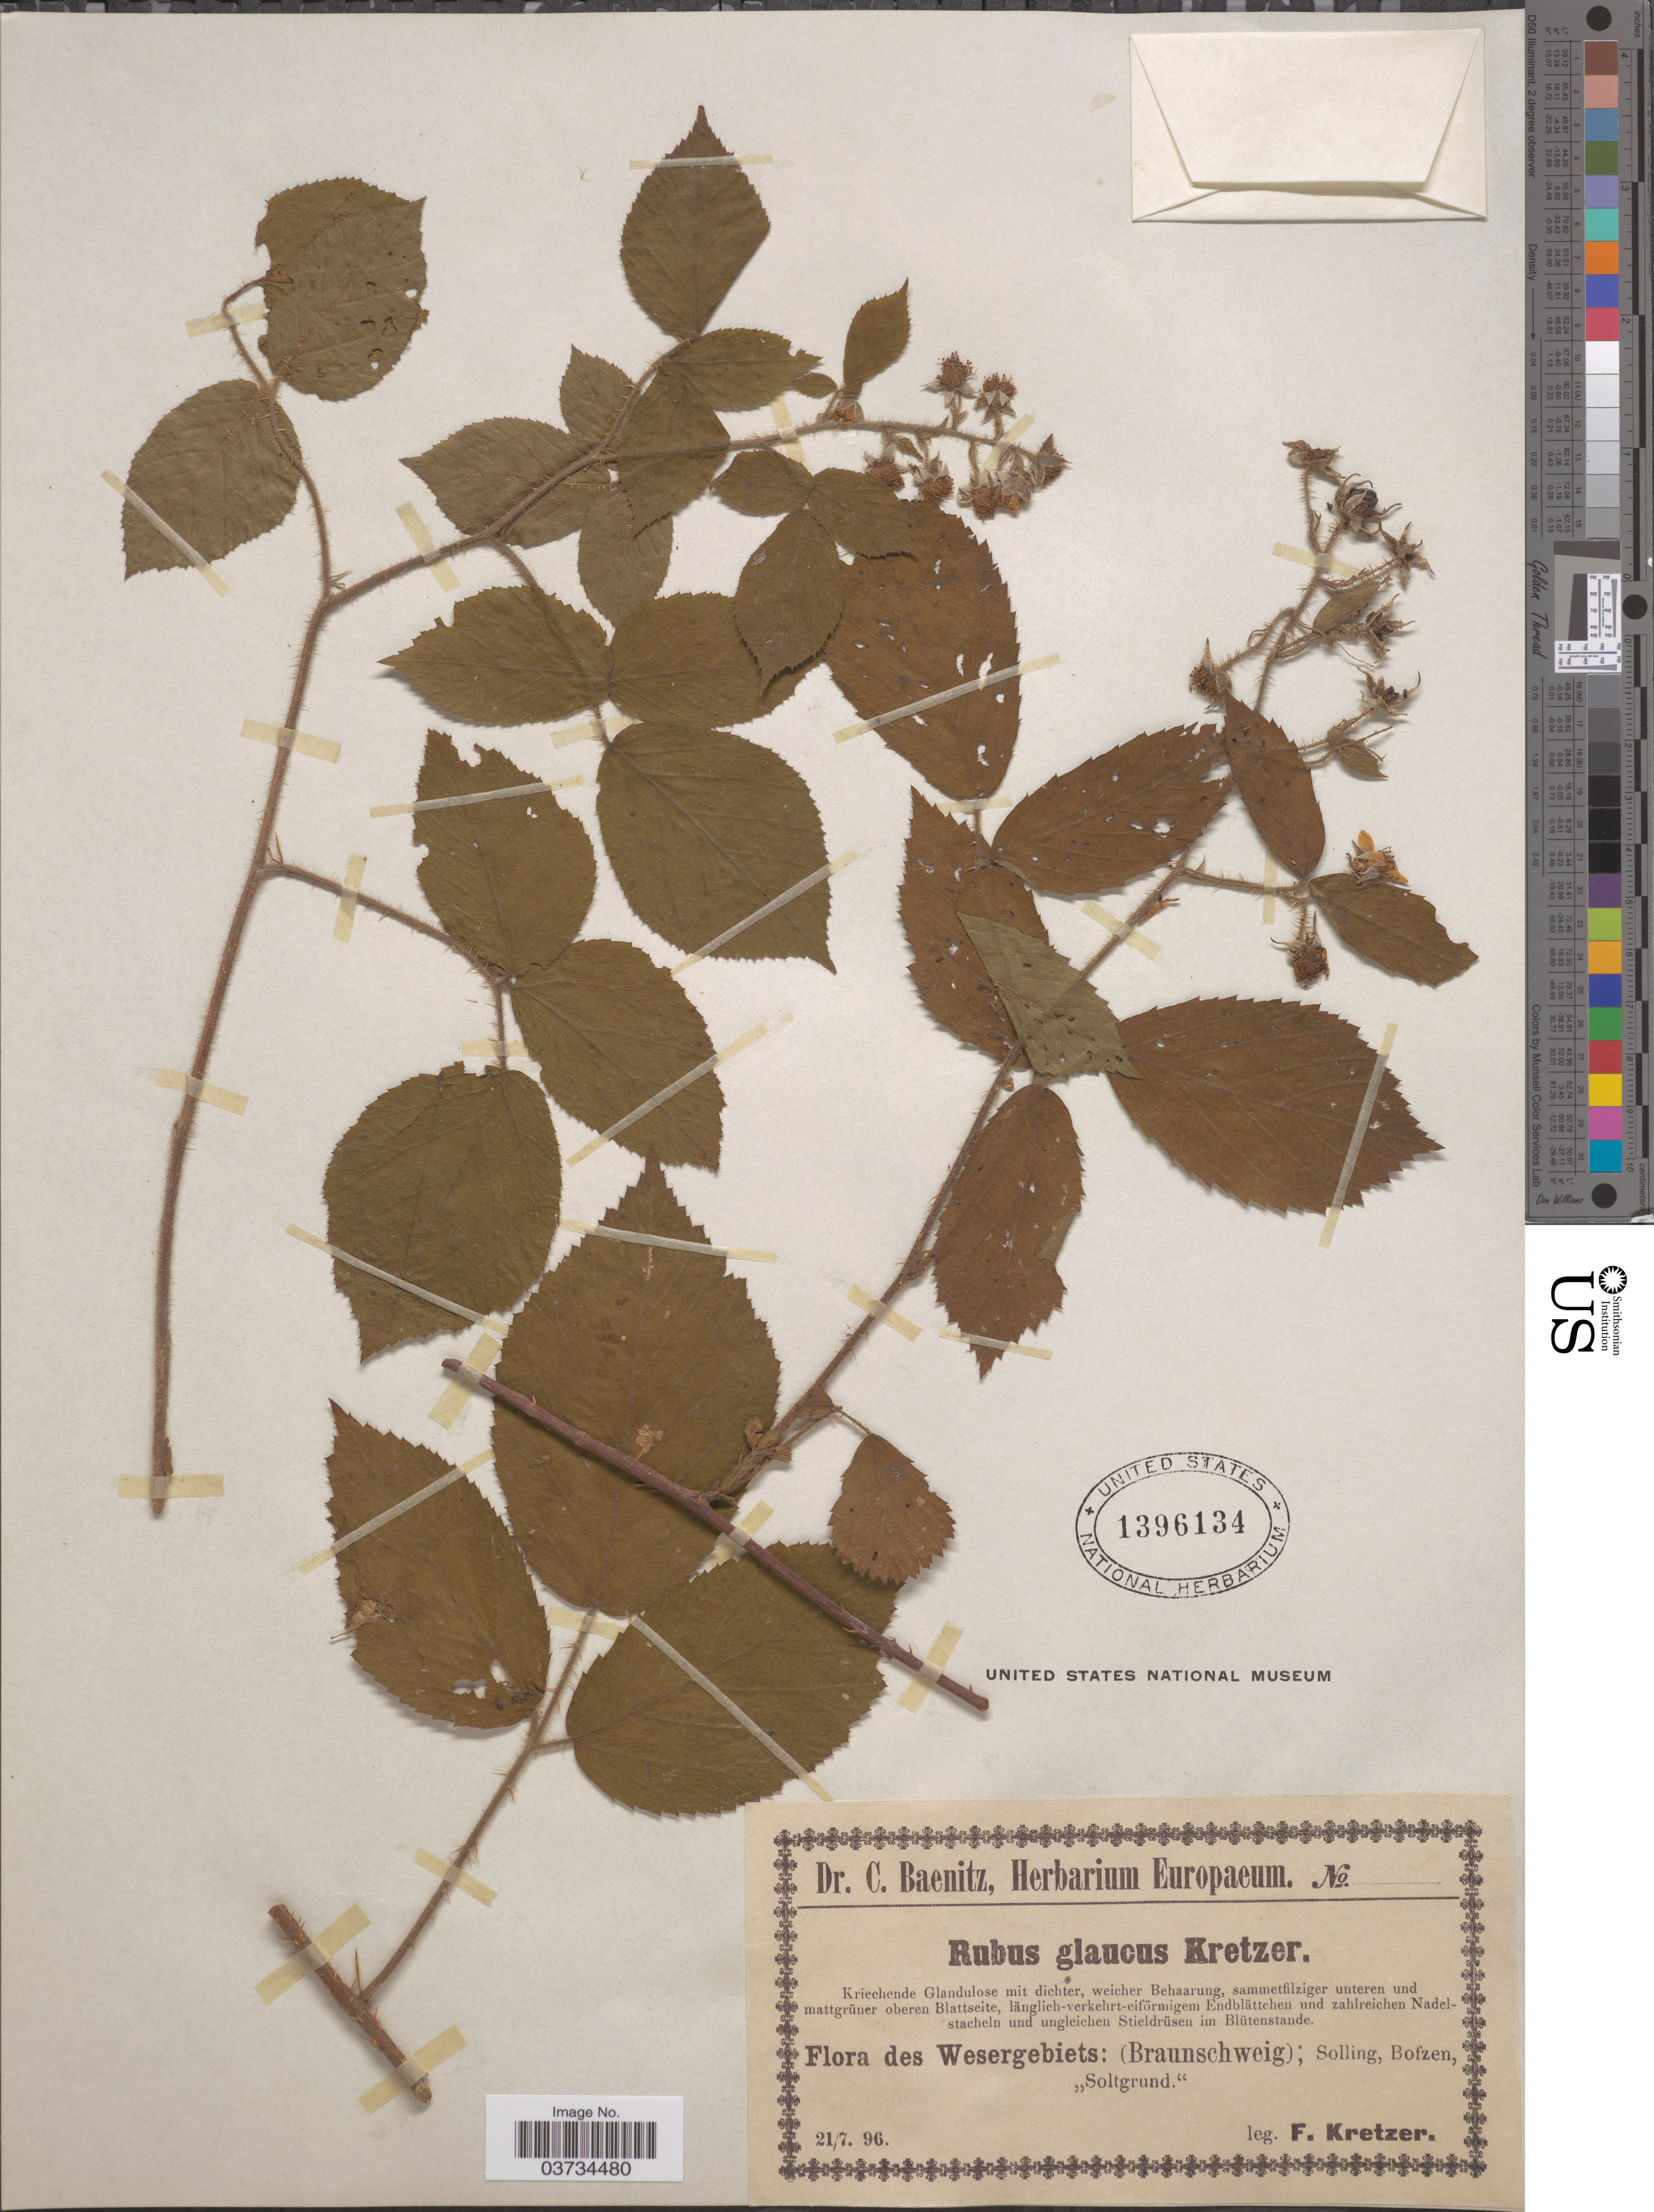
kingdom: Plantae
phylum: Tracheophyta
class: Magnoliopsida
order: Rosales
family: Rosaceae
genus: Rubus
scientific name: Rubus glaucus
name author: Benth.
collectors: F. Kretzer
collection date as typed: Transcribed d/m/y: 21/7/96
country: Germany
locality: Wesergebiets: (Braunschweig); Solling, Bofzen, "Soltgrund".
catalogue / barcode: US 1396134